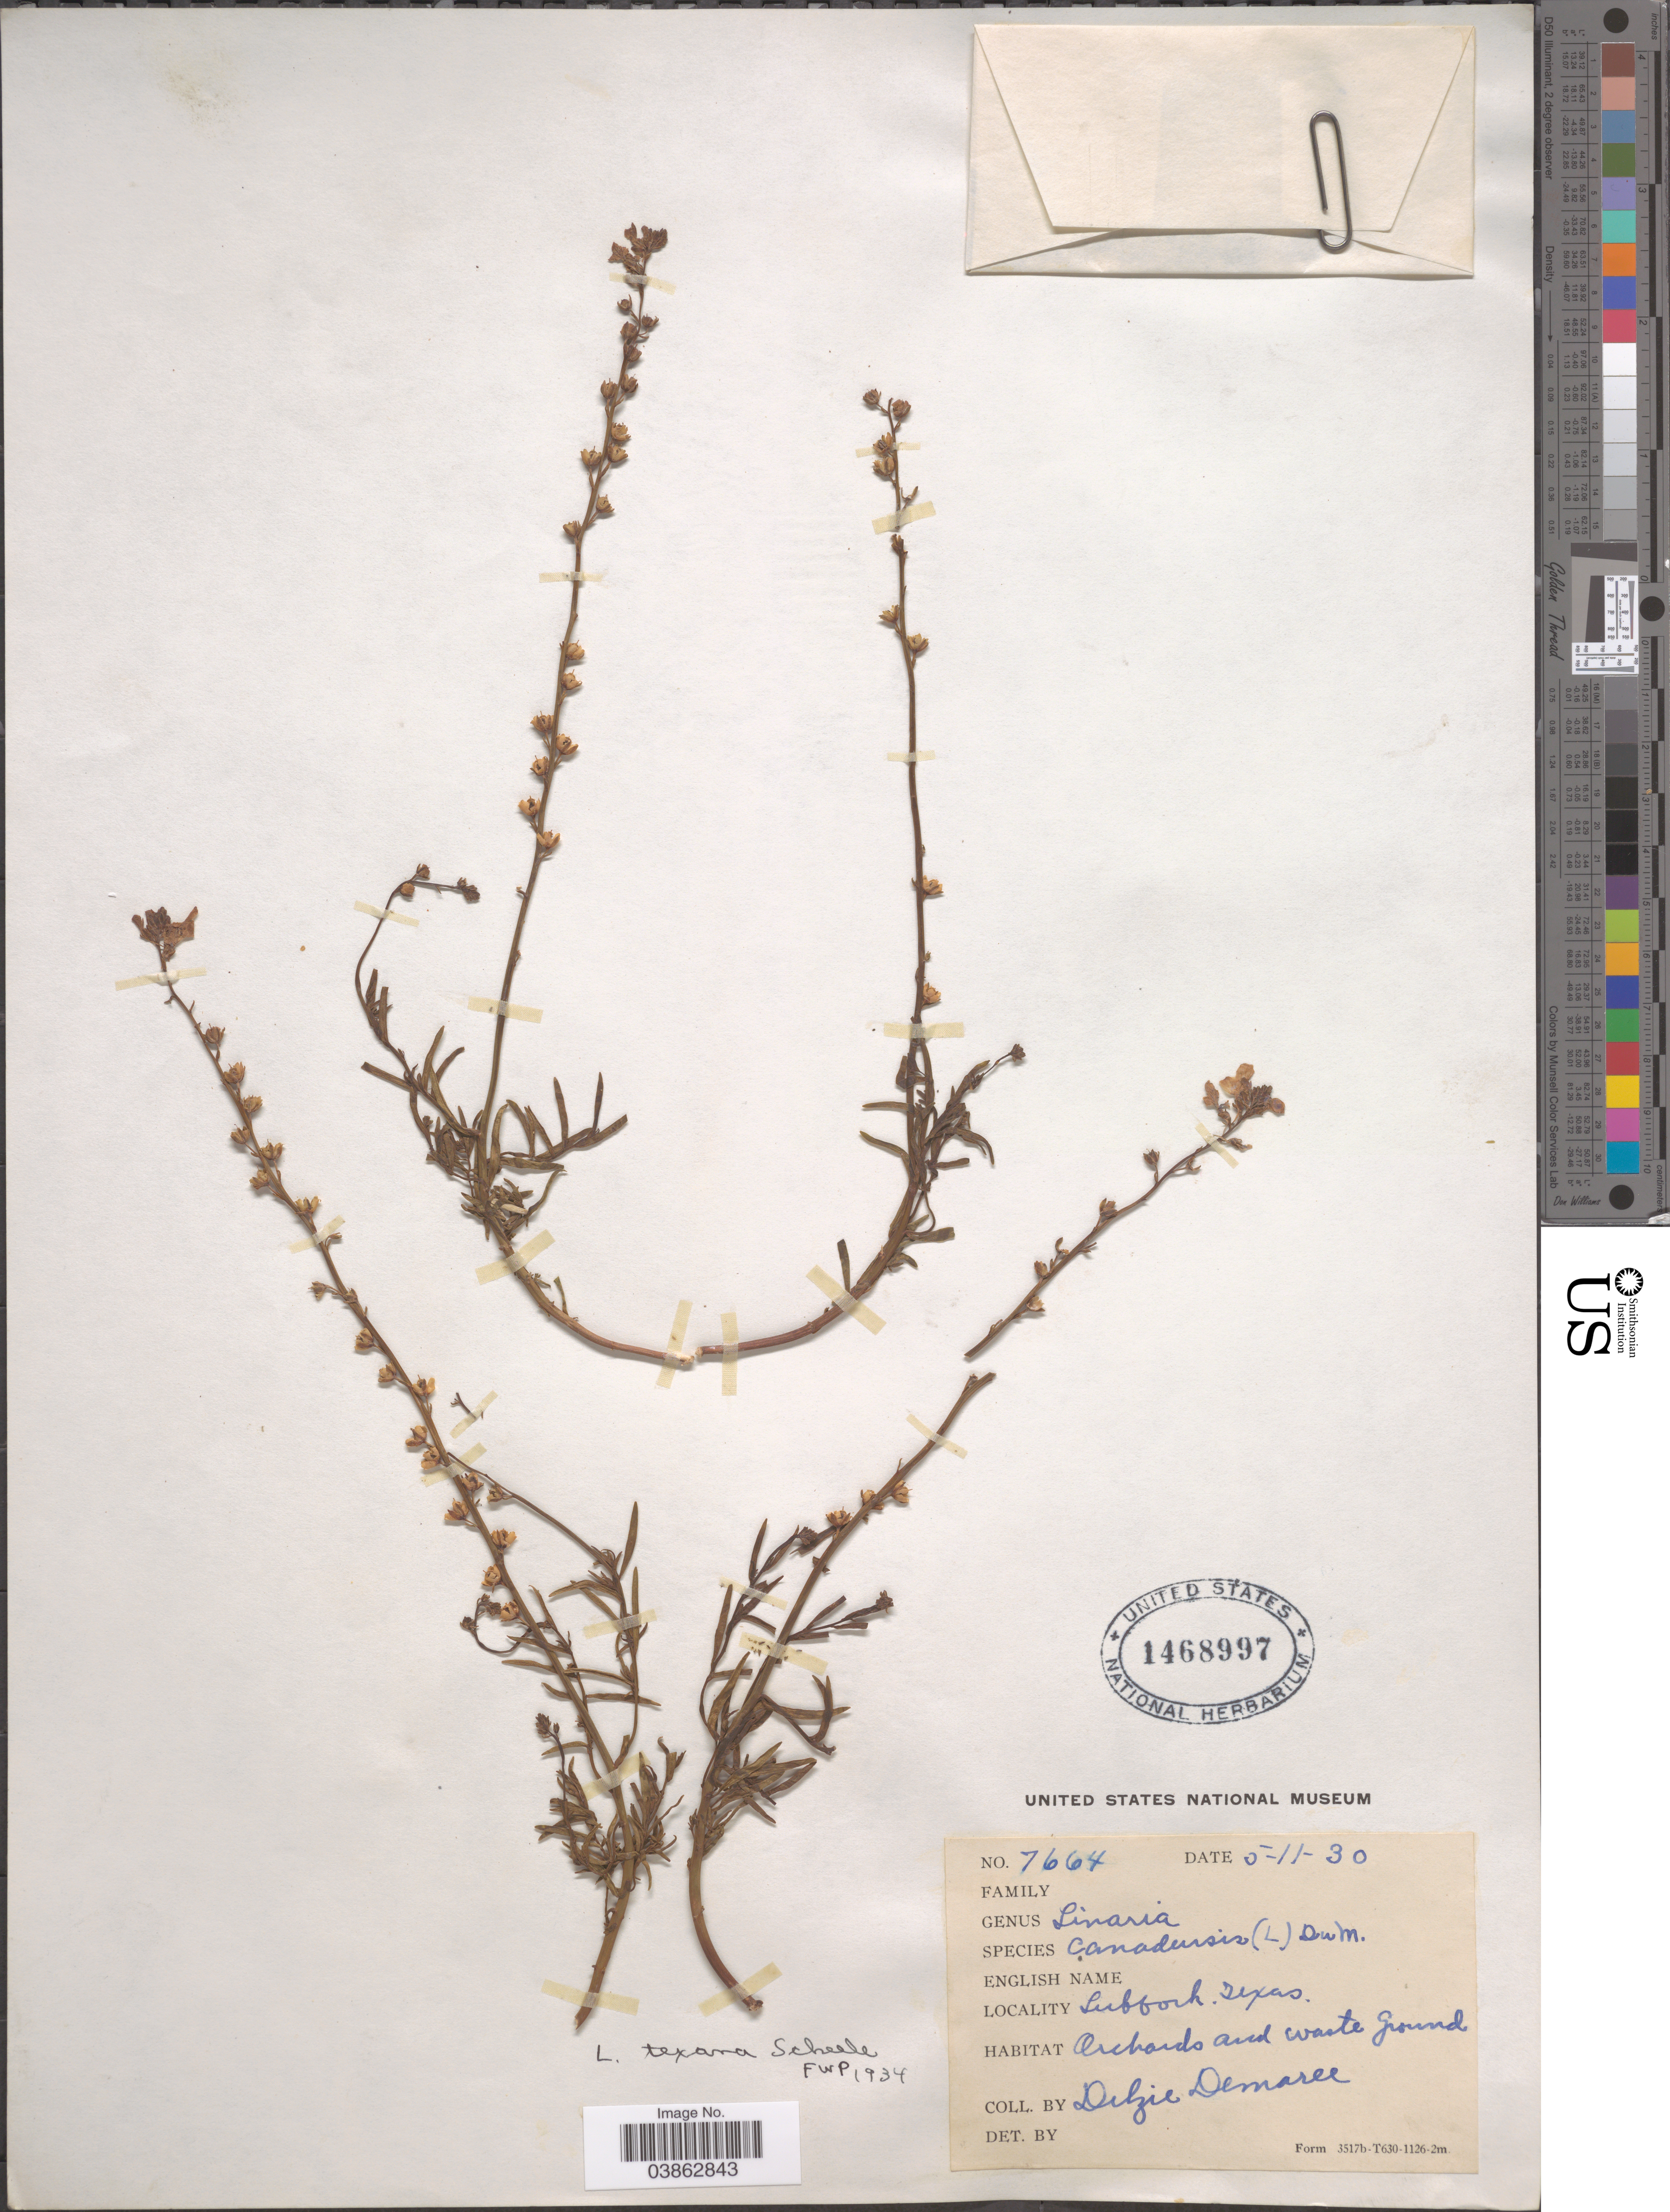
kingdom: Plantae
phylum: Tracheophyta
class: Magnoliopsida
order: Lamiales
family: Plantaginaceae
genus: Linaria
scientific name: Linaria texana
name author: Scheele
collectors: D. Demaree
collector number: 7664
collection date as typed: Transcribed d/m/y: 11/5/30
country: United States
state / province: Texas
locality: Lubbock.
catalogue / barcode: US 1468997